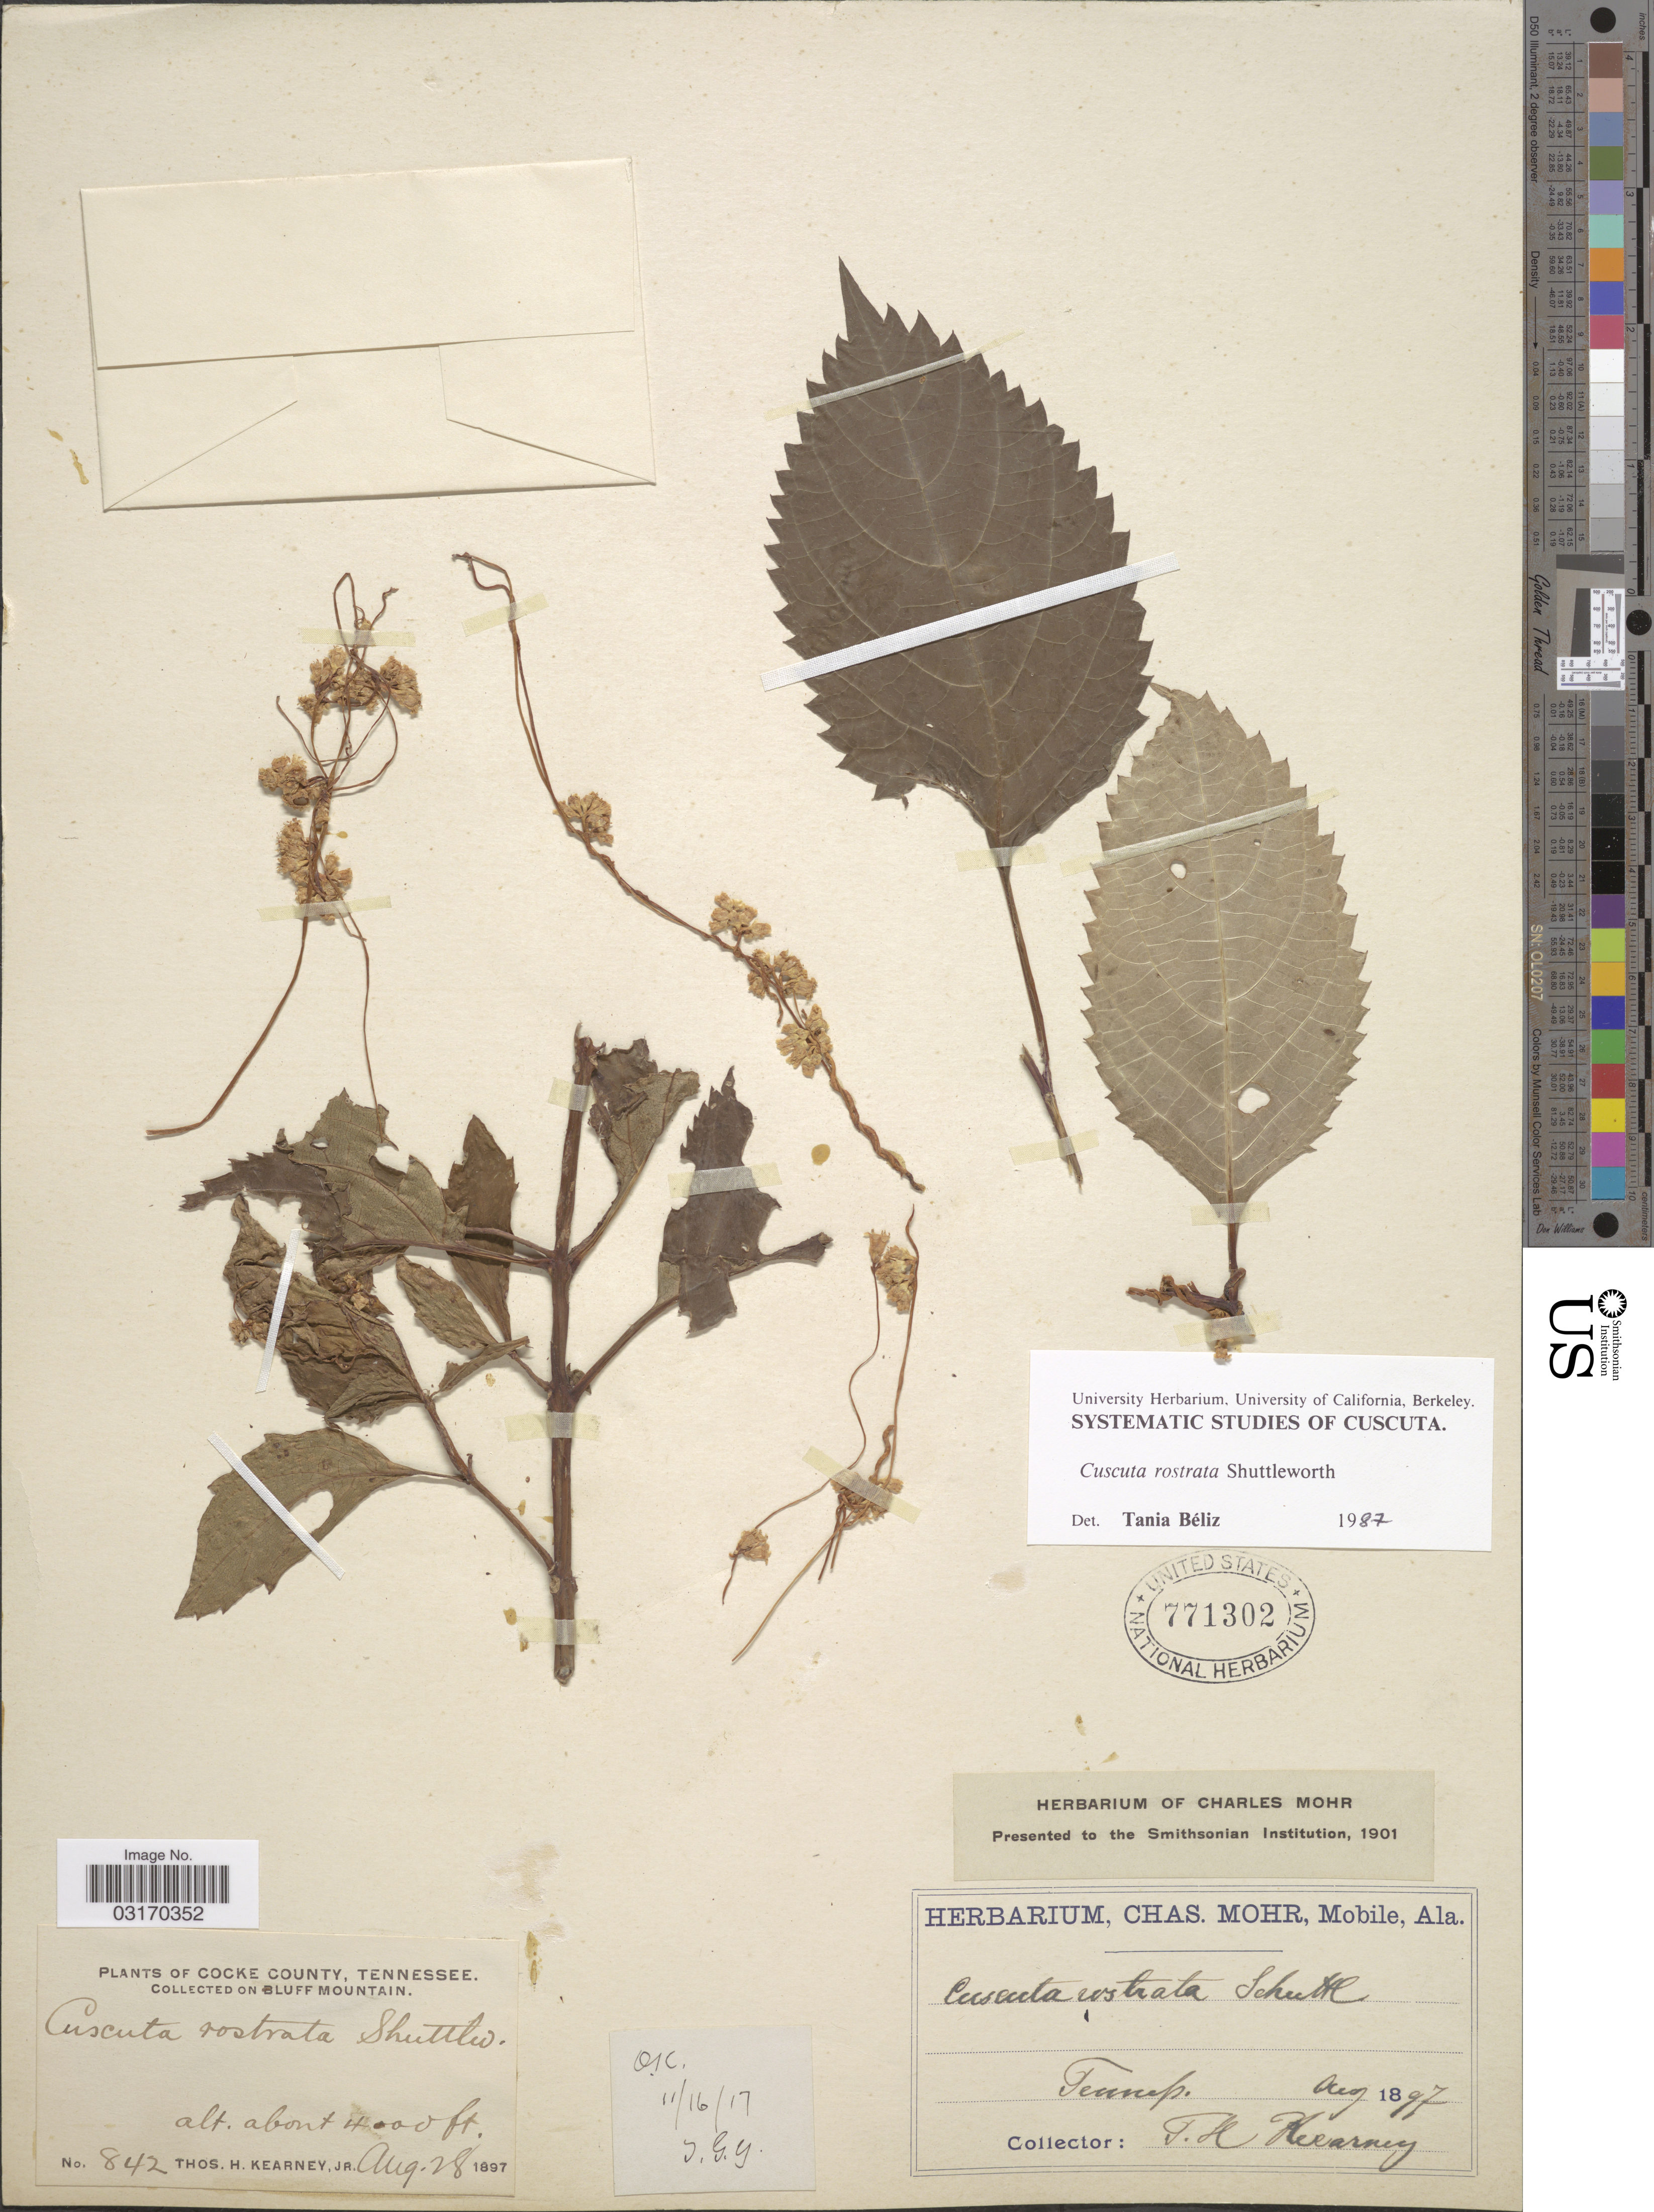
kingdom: Plantae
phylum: Tracheophyta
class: Magnoliopsida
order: Solanales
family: Convolvulaceae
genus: Cuscuta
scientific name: Cuscuta rostrata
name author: Shuttlew. ex Engelm. & A. Gray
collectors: T. H. Kearney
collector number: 842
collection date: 1897-08-28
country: United States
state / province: Tennessee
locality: Cocke County. On Bluff Mountain.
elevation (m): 1219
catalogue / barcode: US 771302